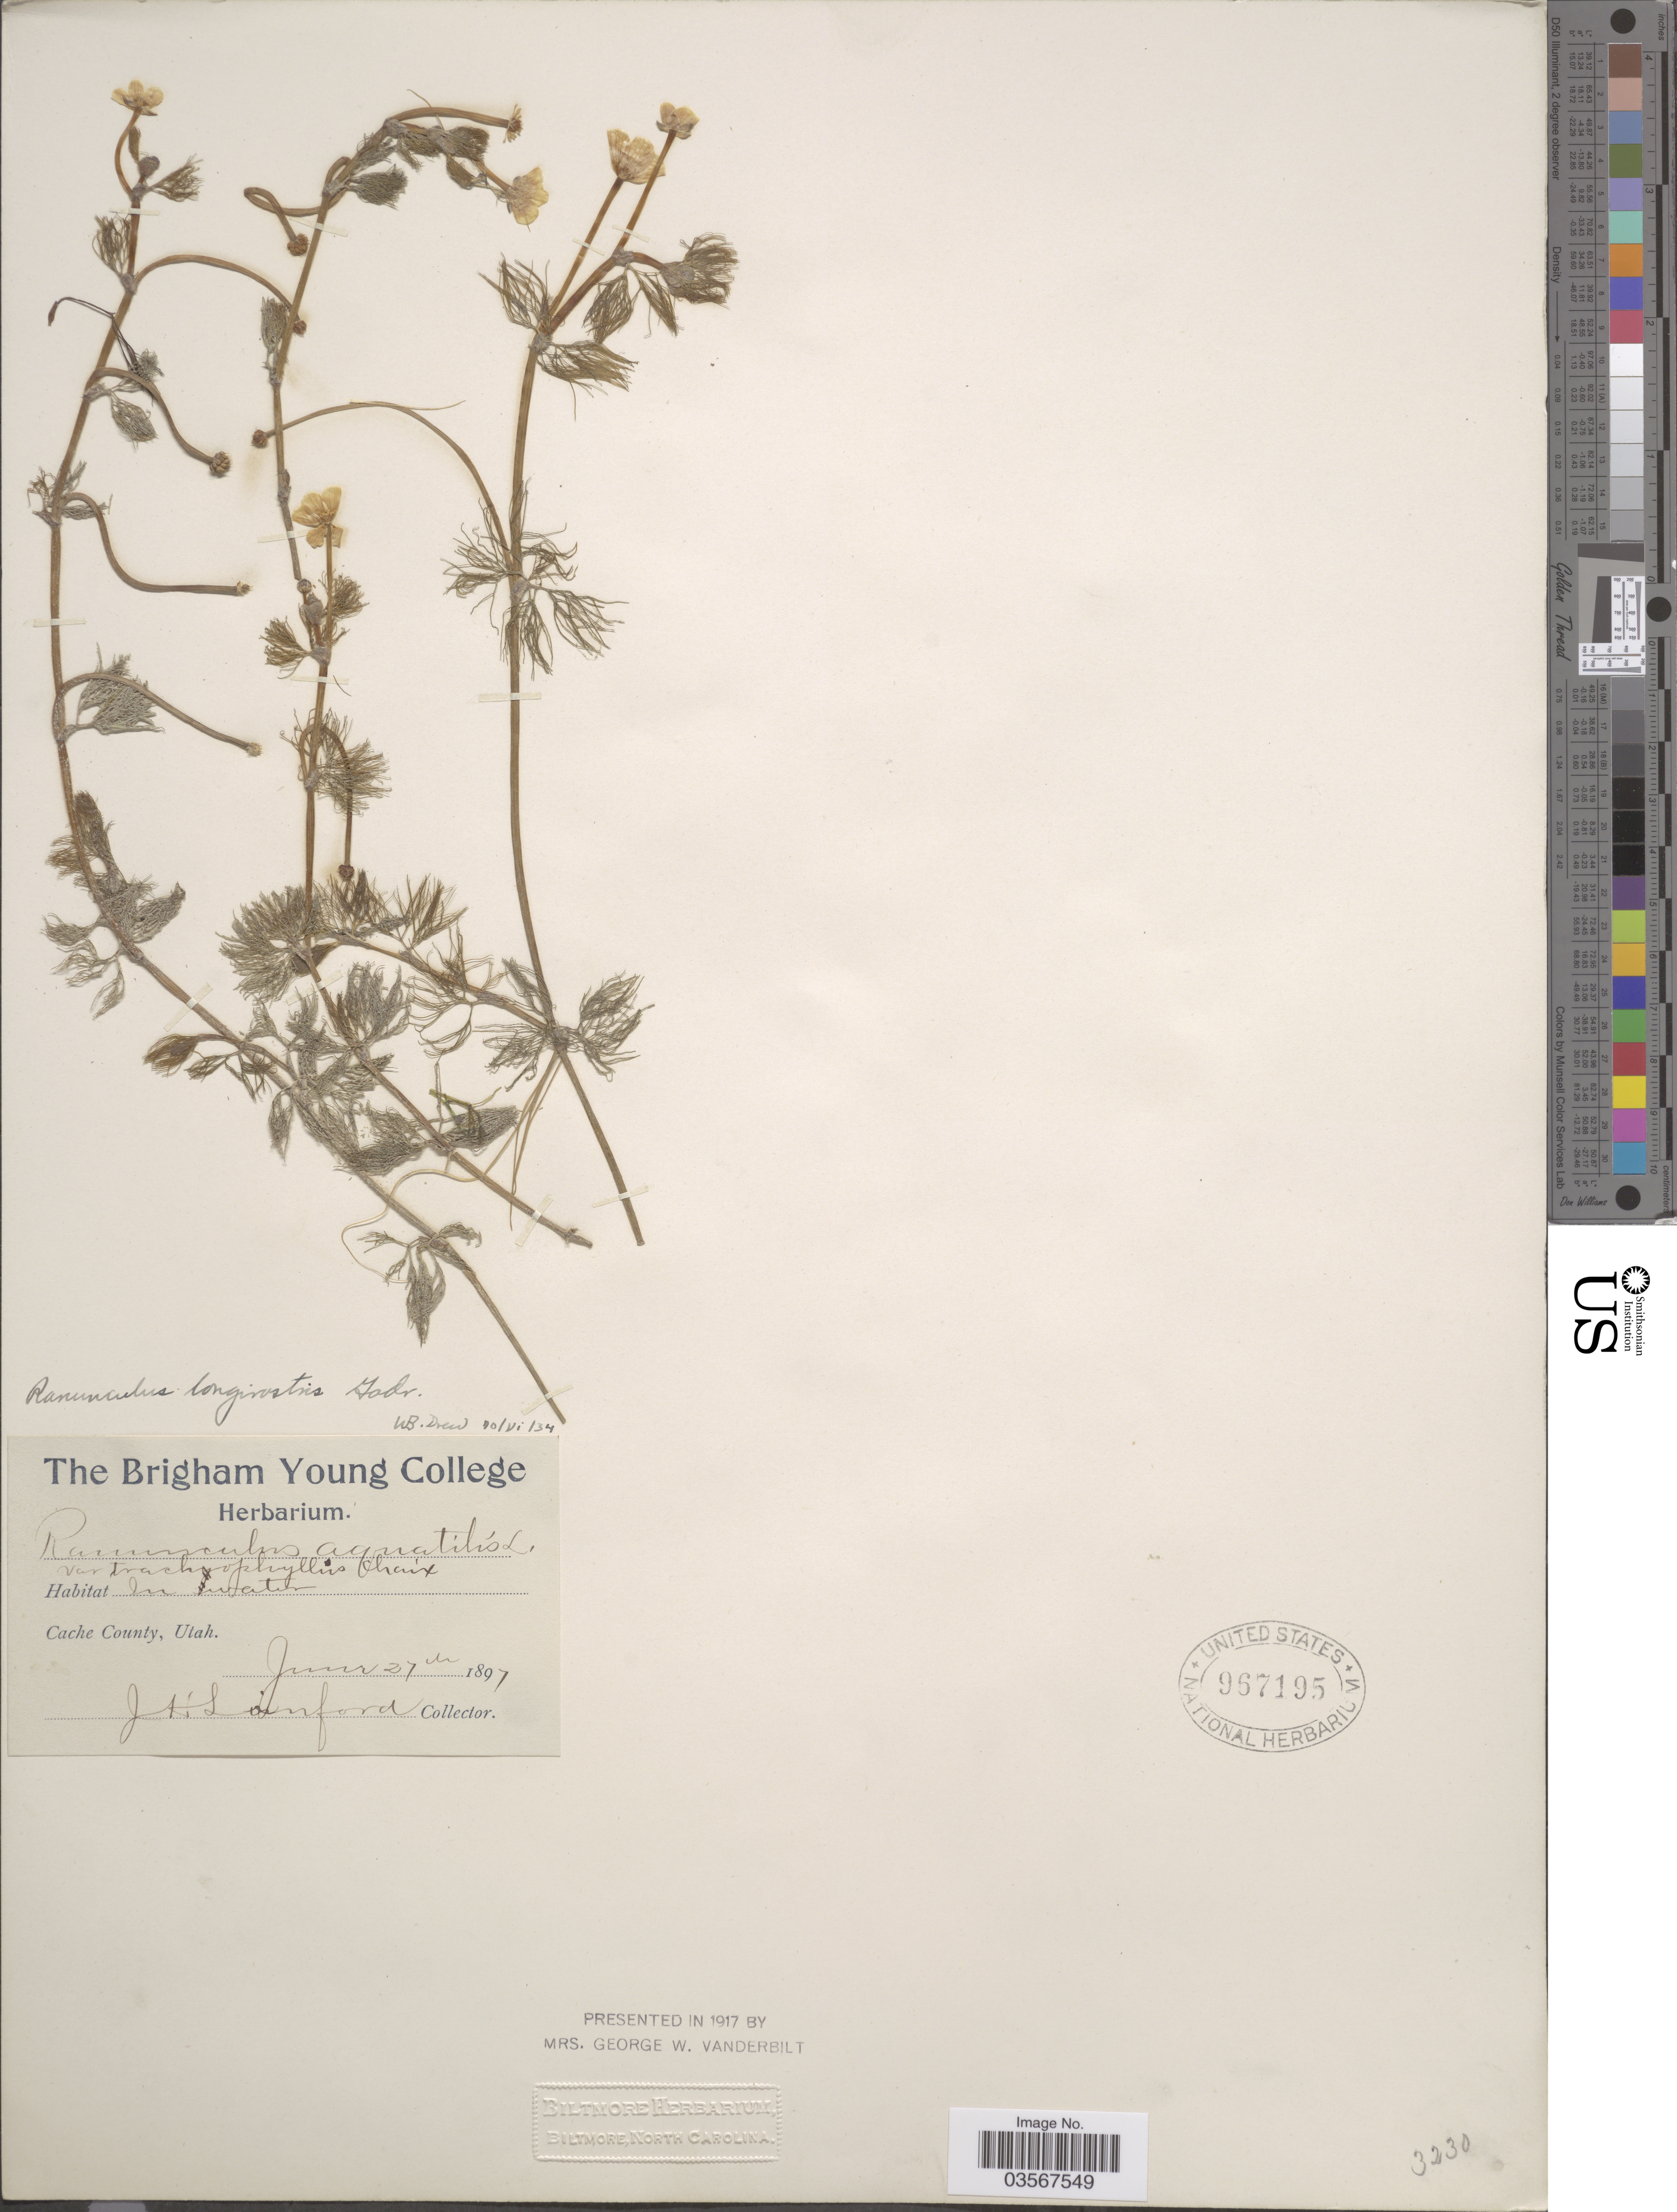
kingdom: Plantae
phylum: Tracheophyta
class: Magnoliopsida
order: Ranunculales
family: Ranunculaceae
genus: Ranunculus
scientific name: Ranunculus longirostris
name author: Godr.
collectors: J. Linford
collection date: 1897-06-27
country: United States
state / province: Utah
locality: Cache County.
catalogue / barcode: US 967195